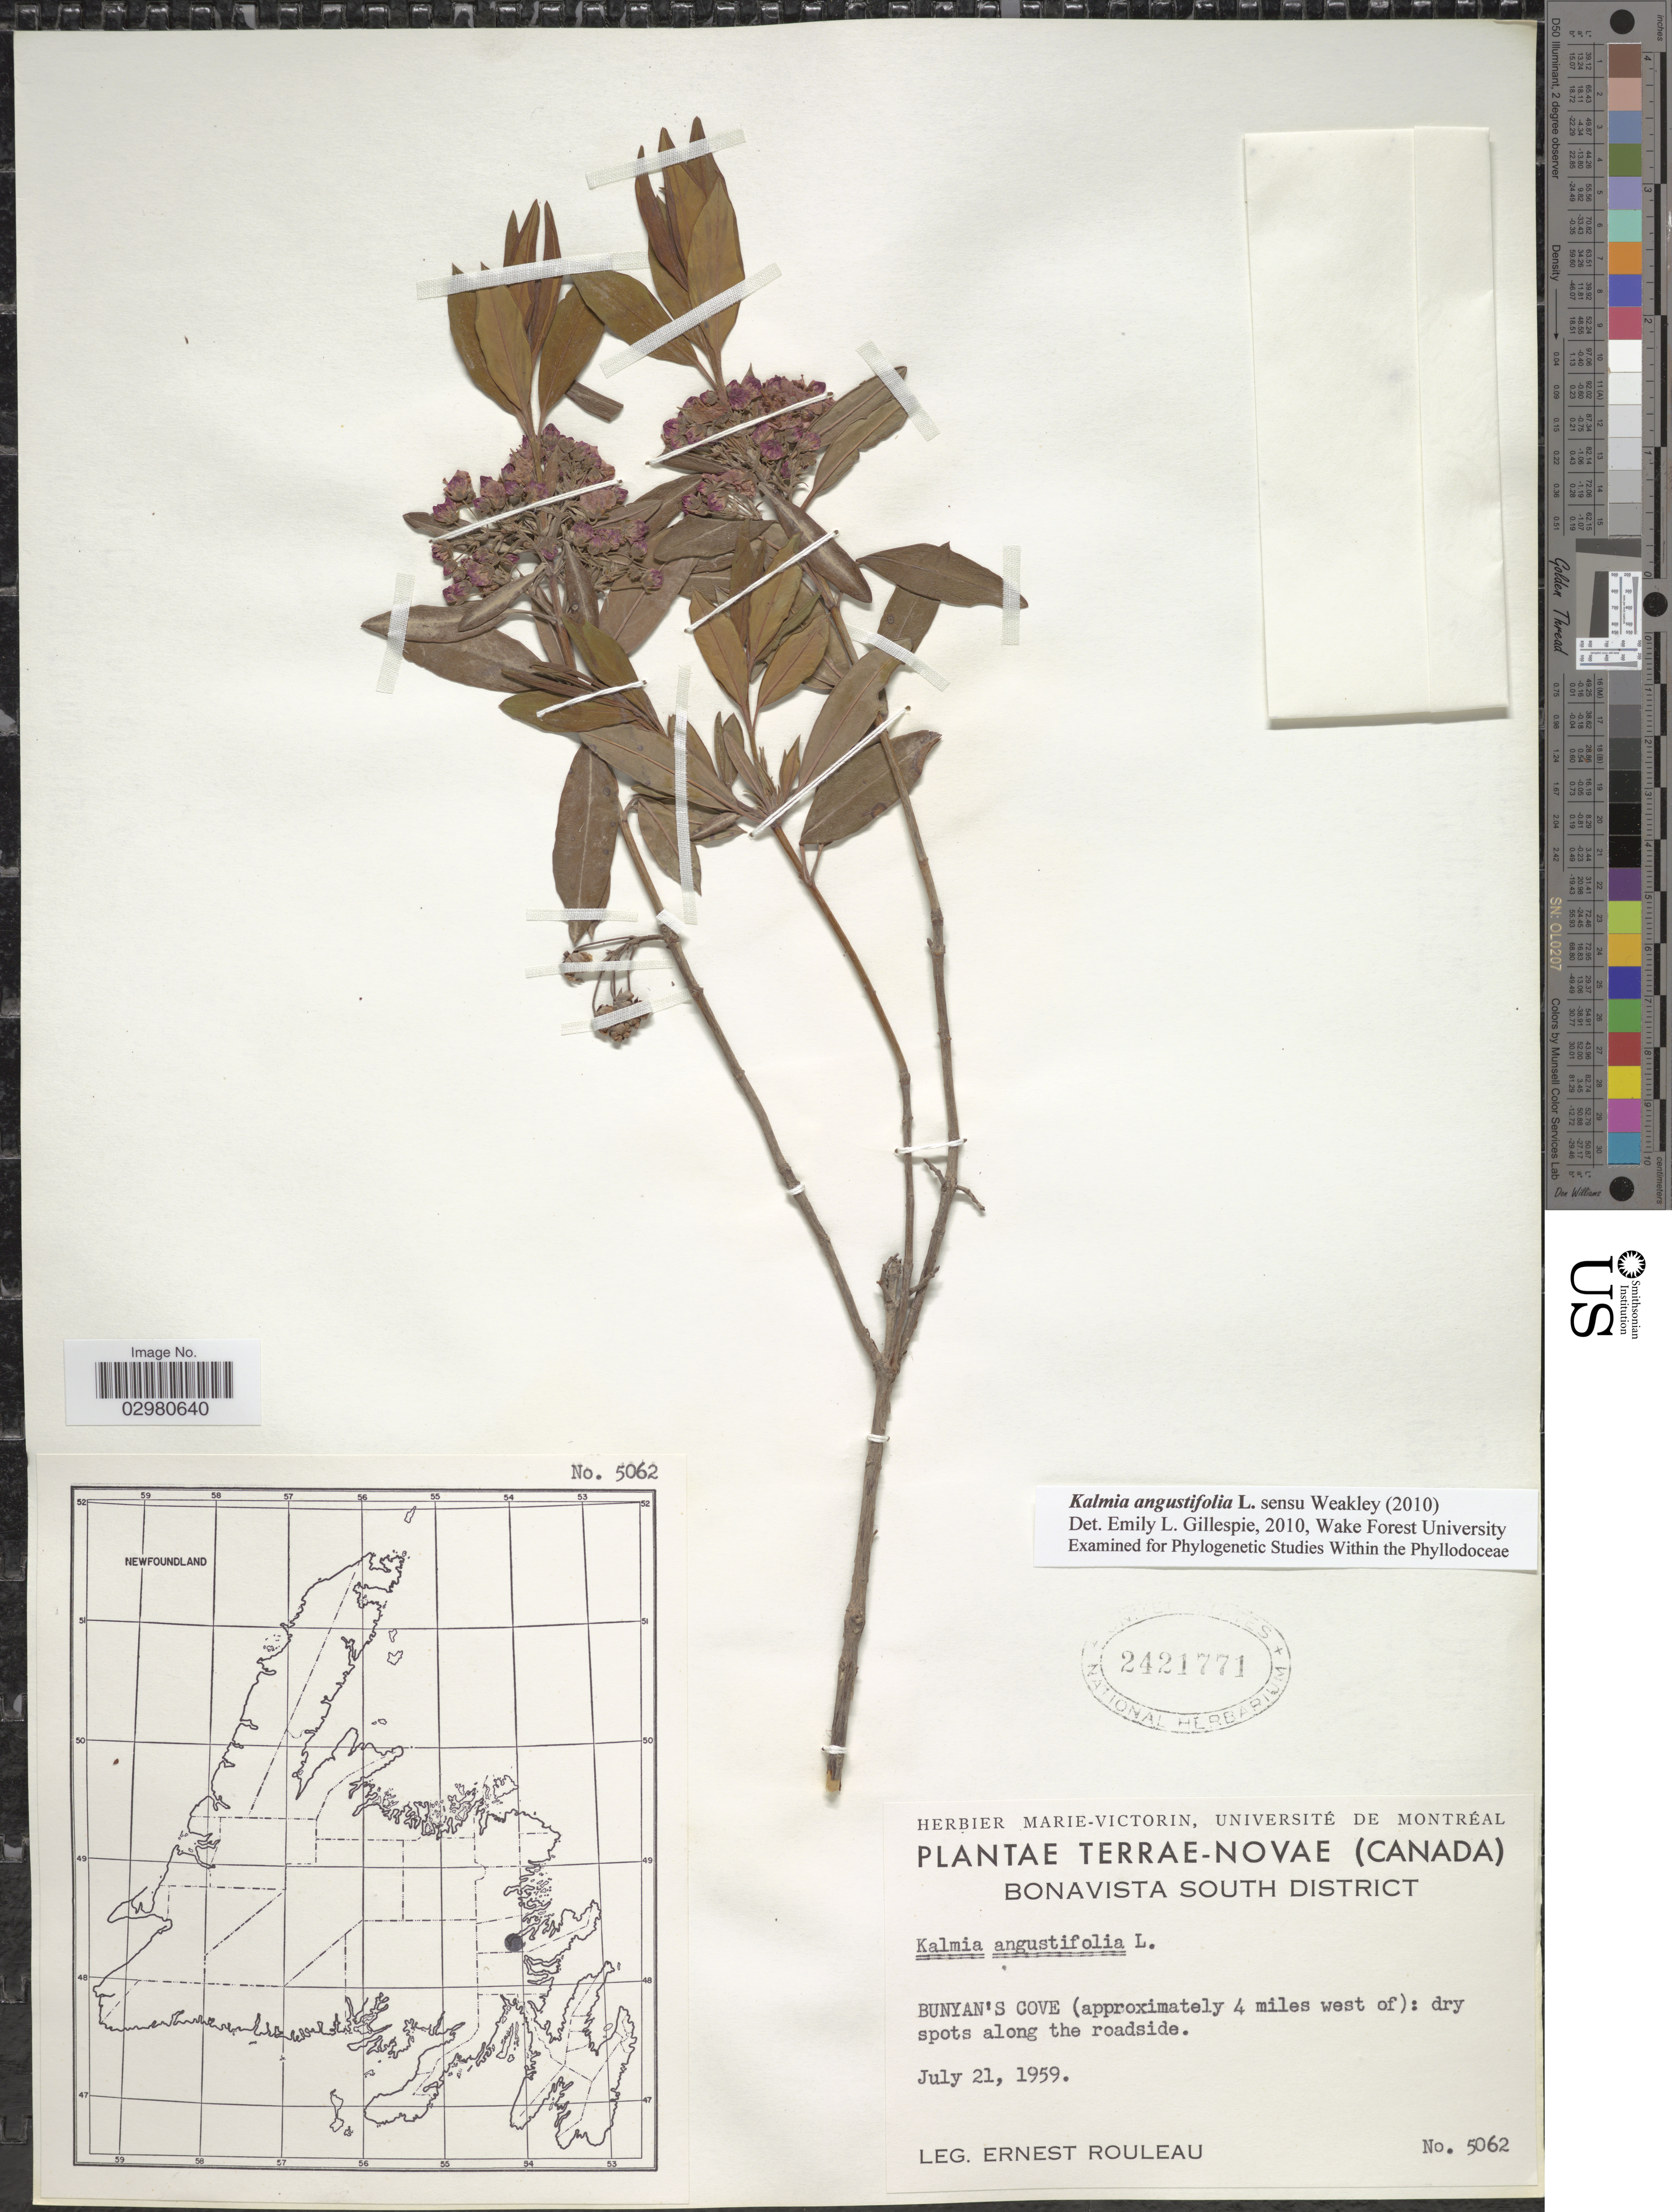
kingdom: Plantae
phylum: Tracheophyta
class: Magnoliopsida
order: Ericales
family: Ericaceae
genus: Kalmia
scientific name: Kalmia angustifolia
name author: L.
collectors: J. Rouleau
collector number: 5062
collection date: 1959-07-21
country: Canada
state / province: Newfoundland and Labrador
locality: Terrae-Novae. Bonavista South District. Bunyan's Cove (approximately 4 miles west of).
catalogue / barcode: US 2421771